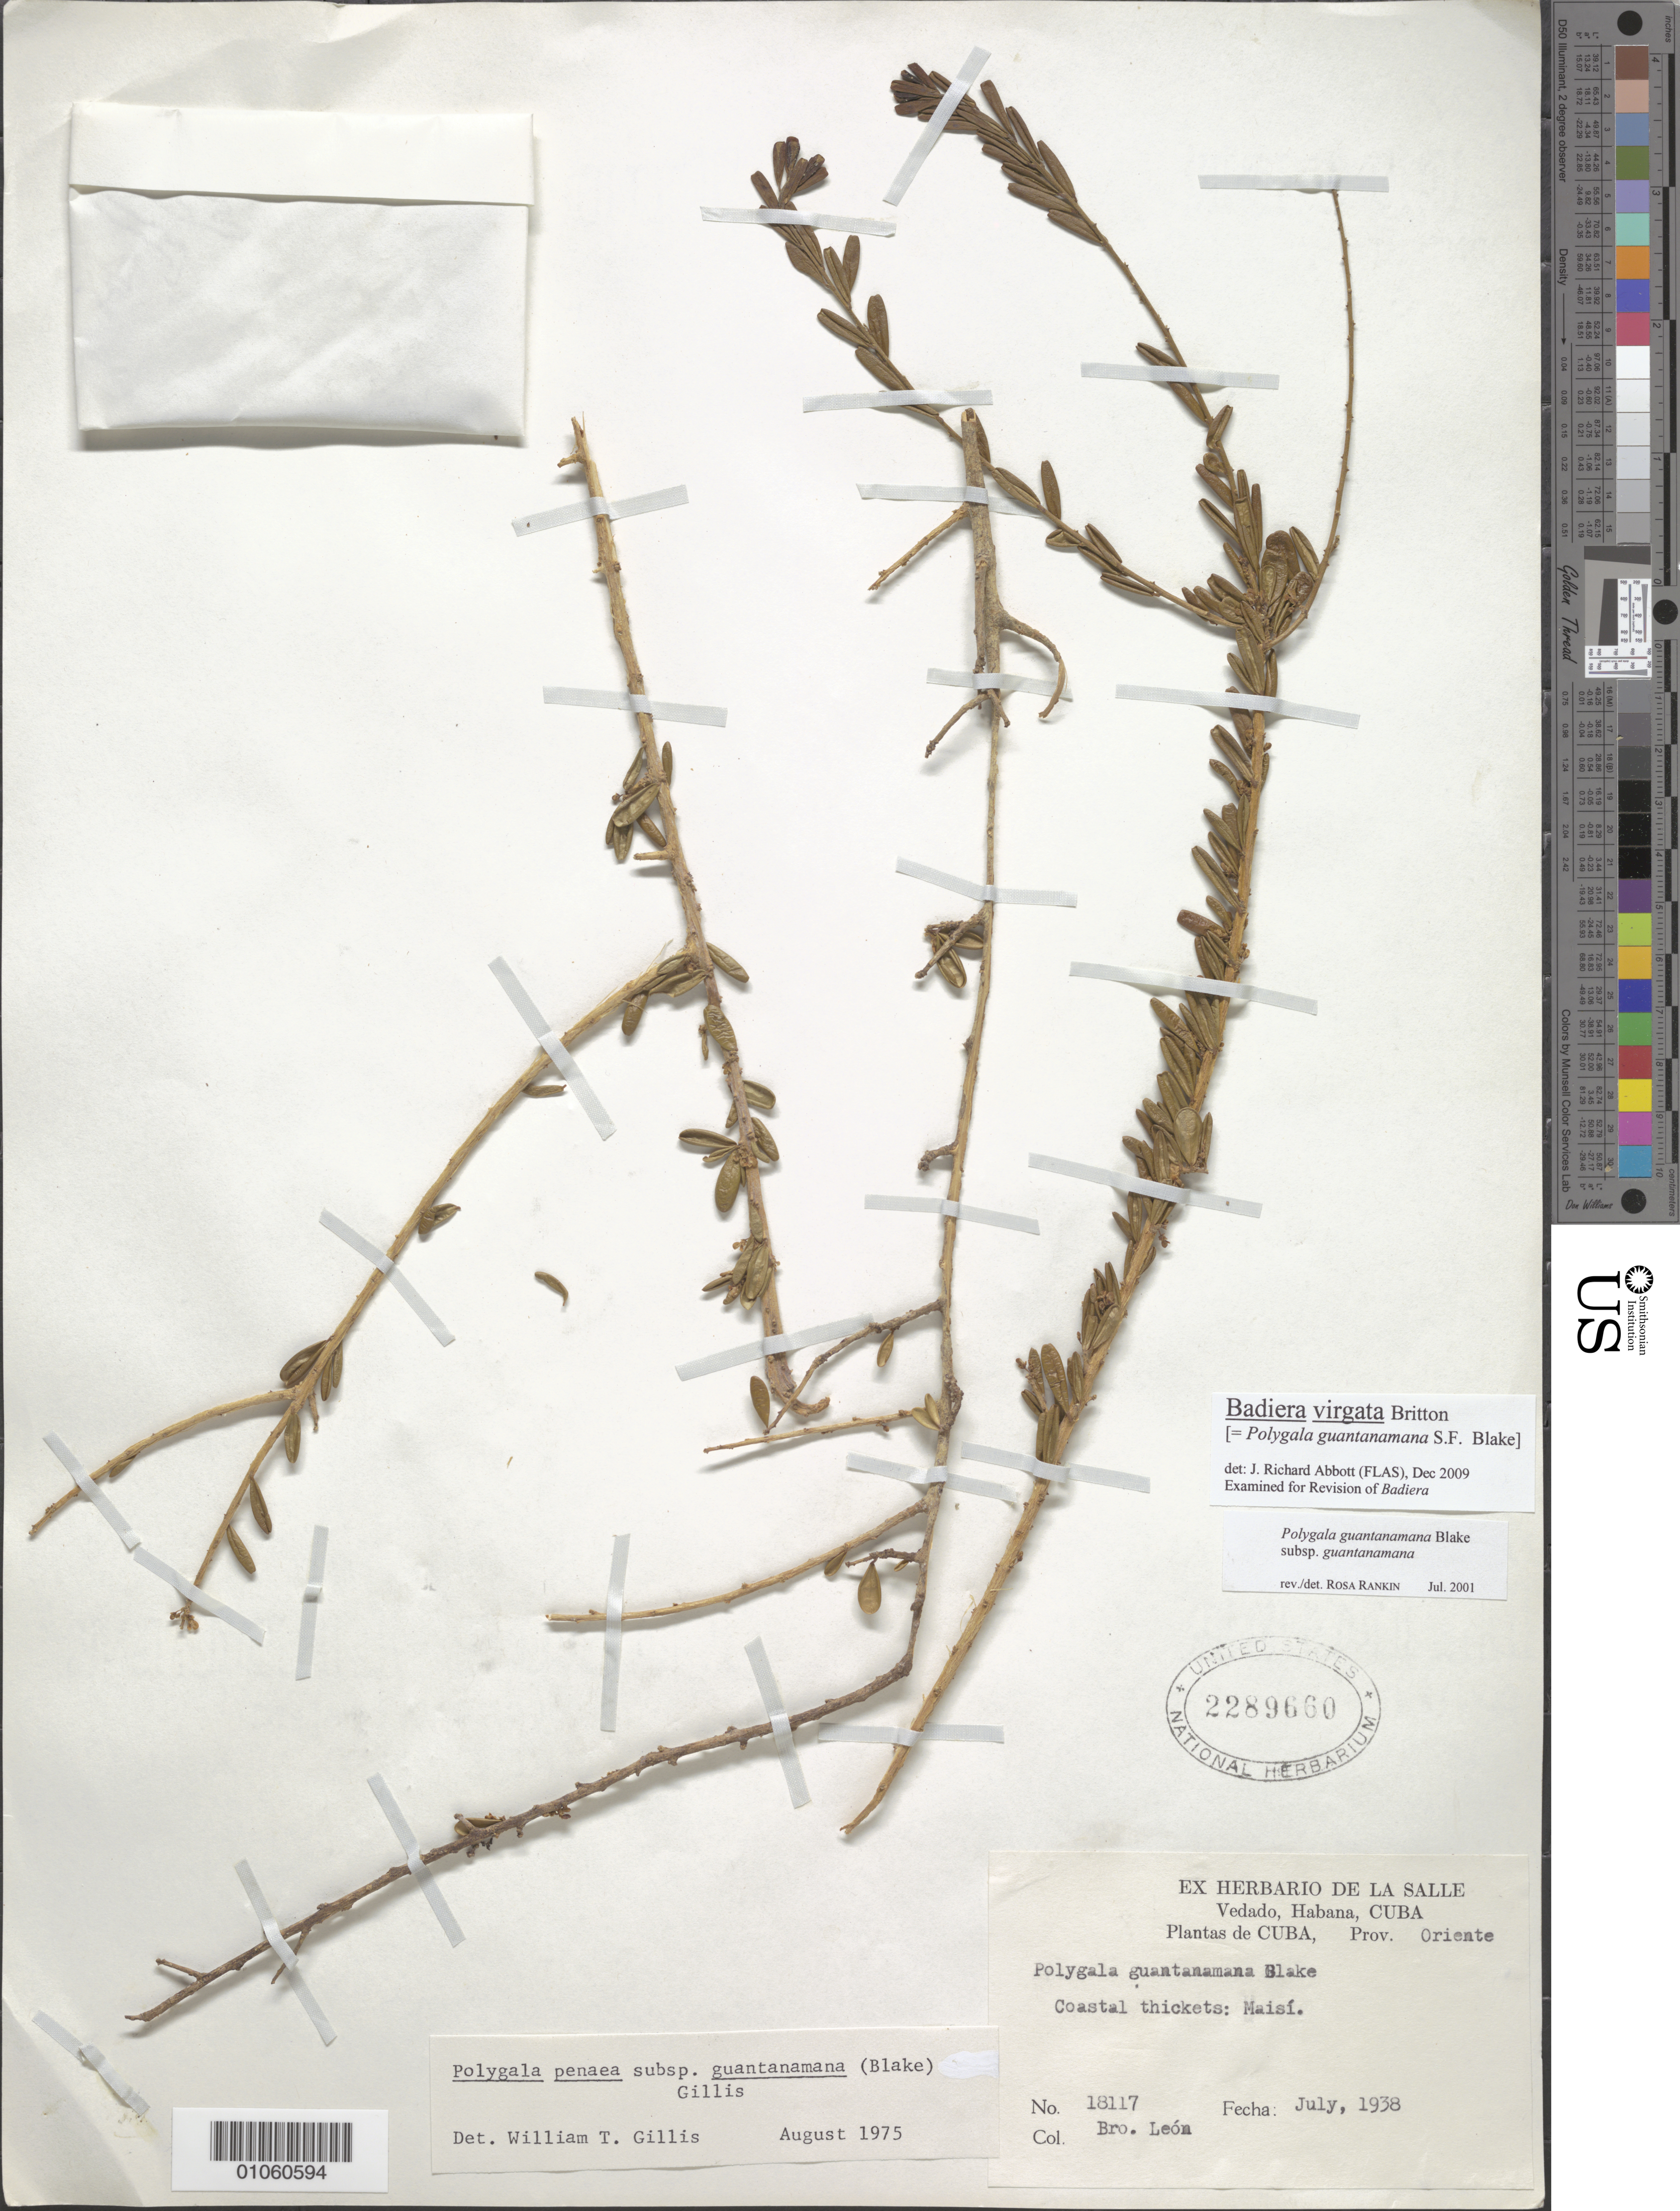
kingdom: Plantae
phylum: Tracheophyta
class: Magnoliopsida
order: Fabales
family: Polygalaceae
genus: Badiera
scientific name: Badiera virgata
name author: Britton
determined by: Abbott, J. R., (FLAS)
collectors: Bro. León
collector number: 18117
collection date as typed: Jul 1938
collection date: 1938-07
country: Cuba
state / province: Oriente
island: Cuba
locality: Maisí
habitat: Coastal thickets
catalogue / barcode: US 2289660